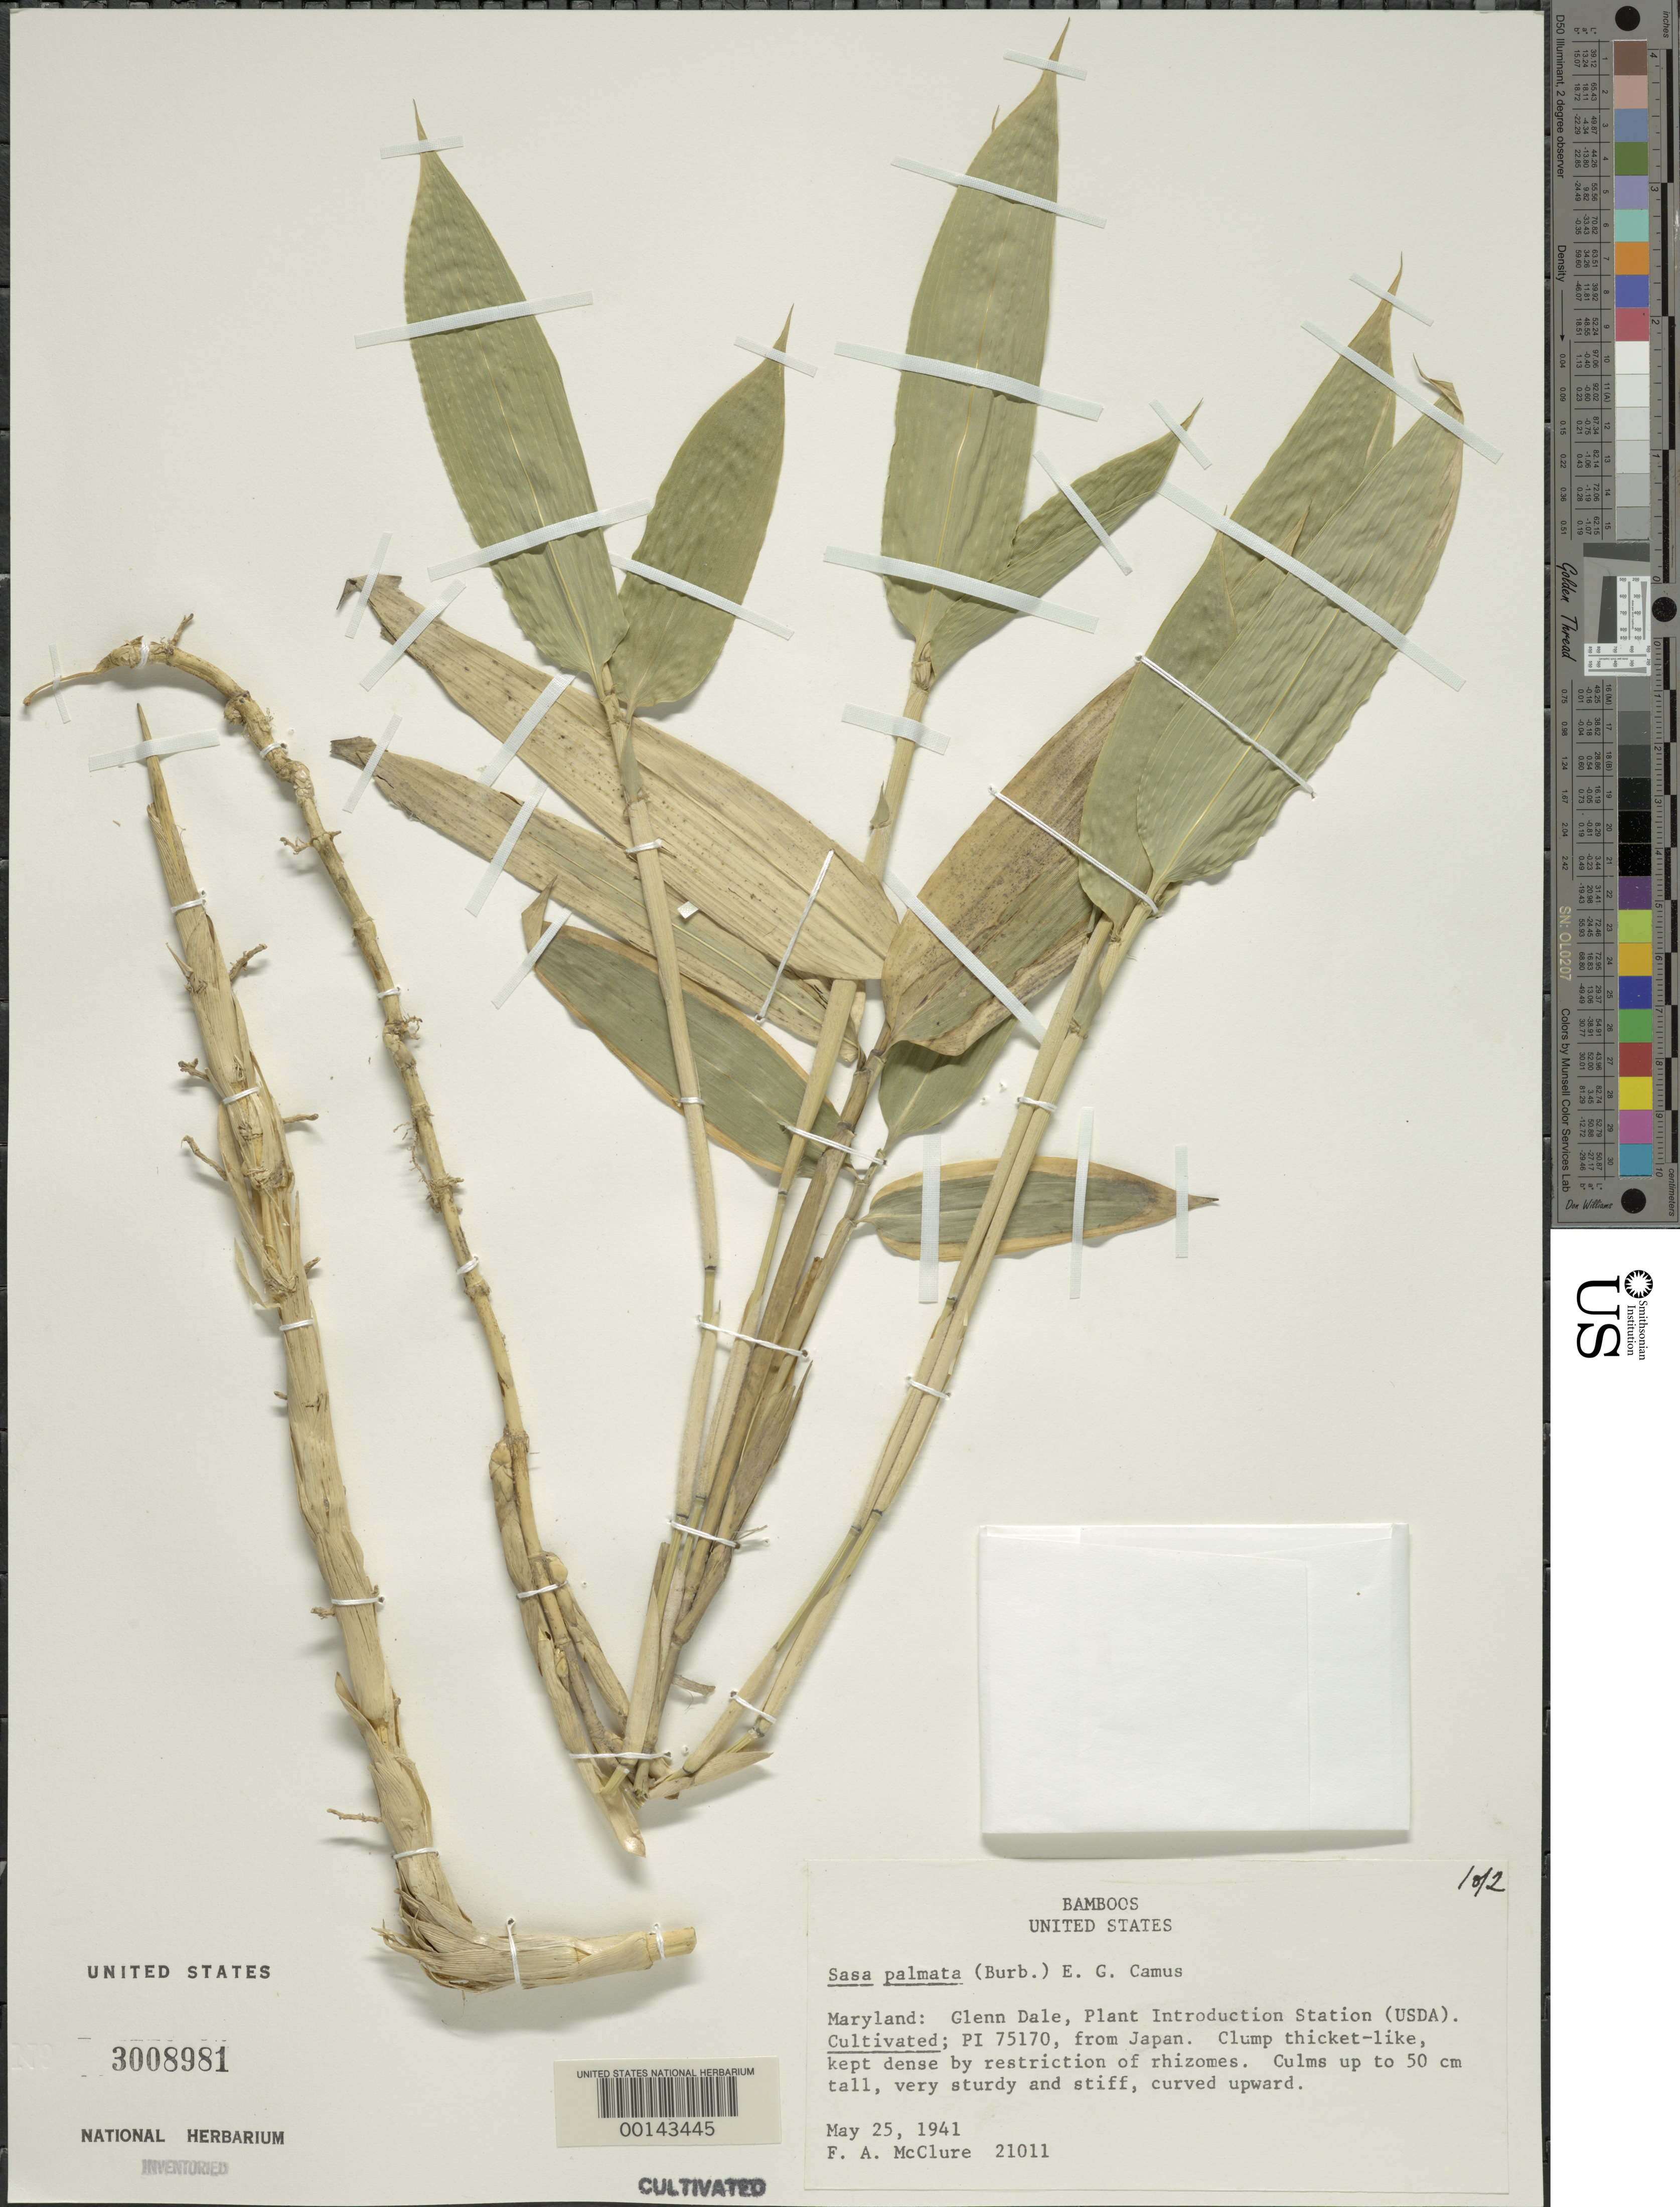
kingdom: Plantae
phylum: Tracheophyta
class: Liliopsida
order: Poales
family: Poaceae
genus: Sasa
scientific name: Sasa palmata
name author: (hort. ex Burb.) E.G. Camus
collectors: F. A. McClure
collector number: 21011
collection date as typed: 25 May 1941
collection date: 1941-05-25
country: United States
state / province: Maryland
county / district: Prince George's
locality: Glenn dale, usda pi stat.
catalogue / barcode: US 3008981